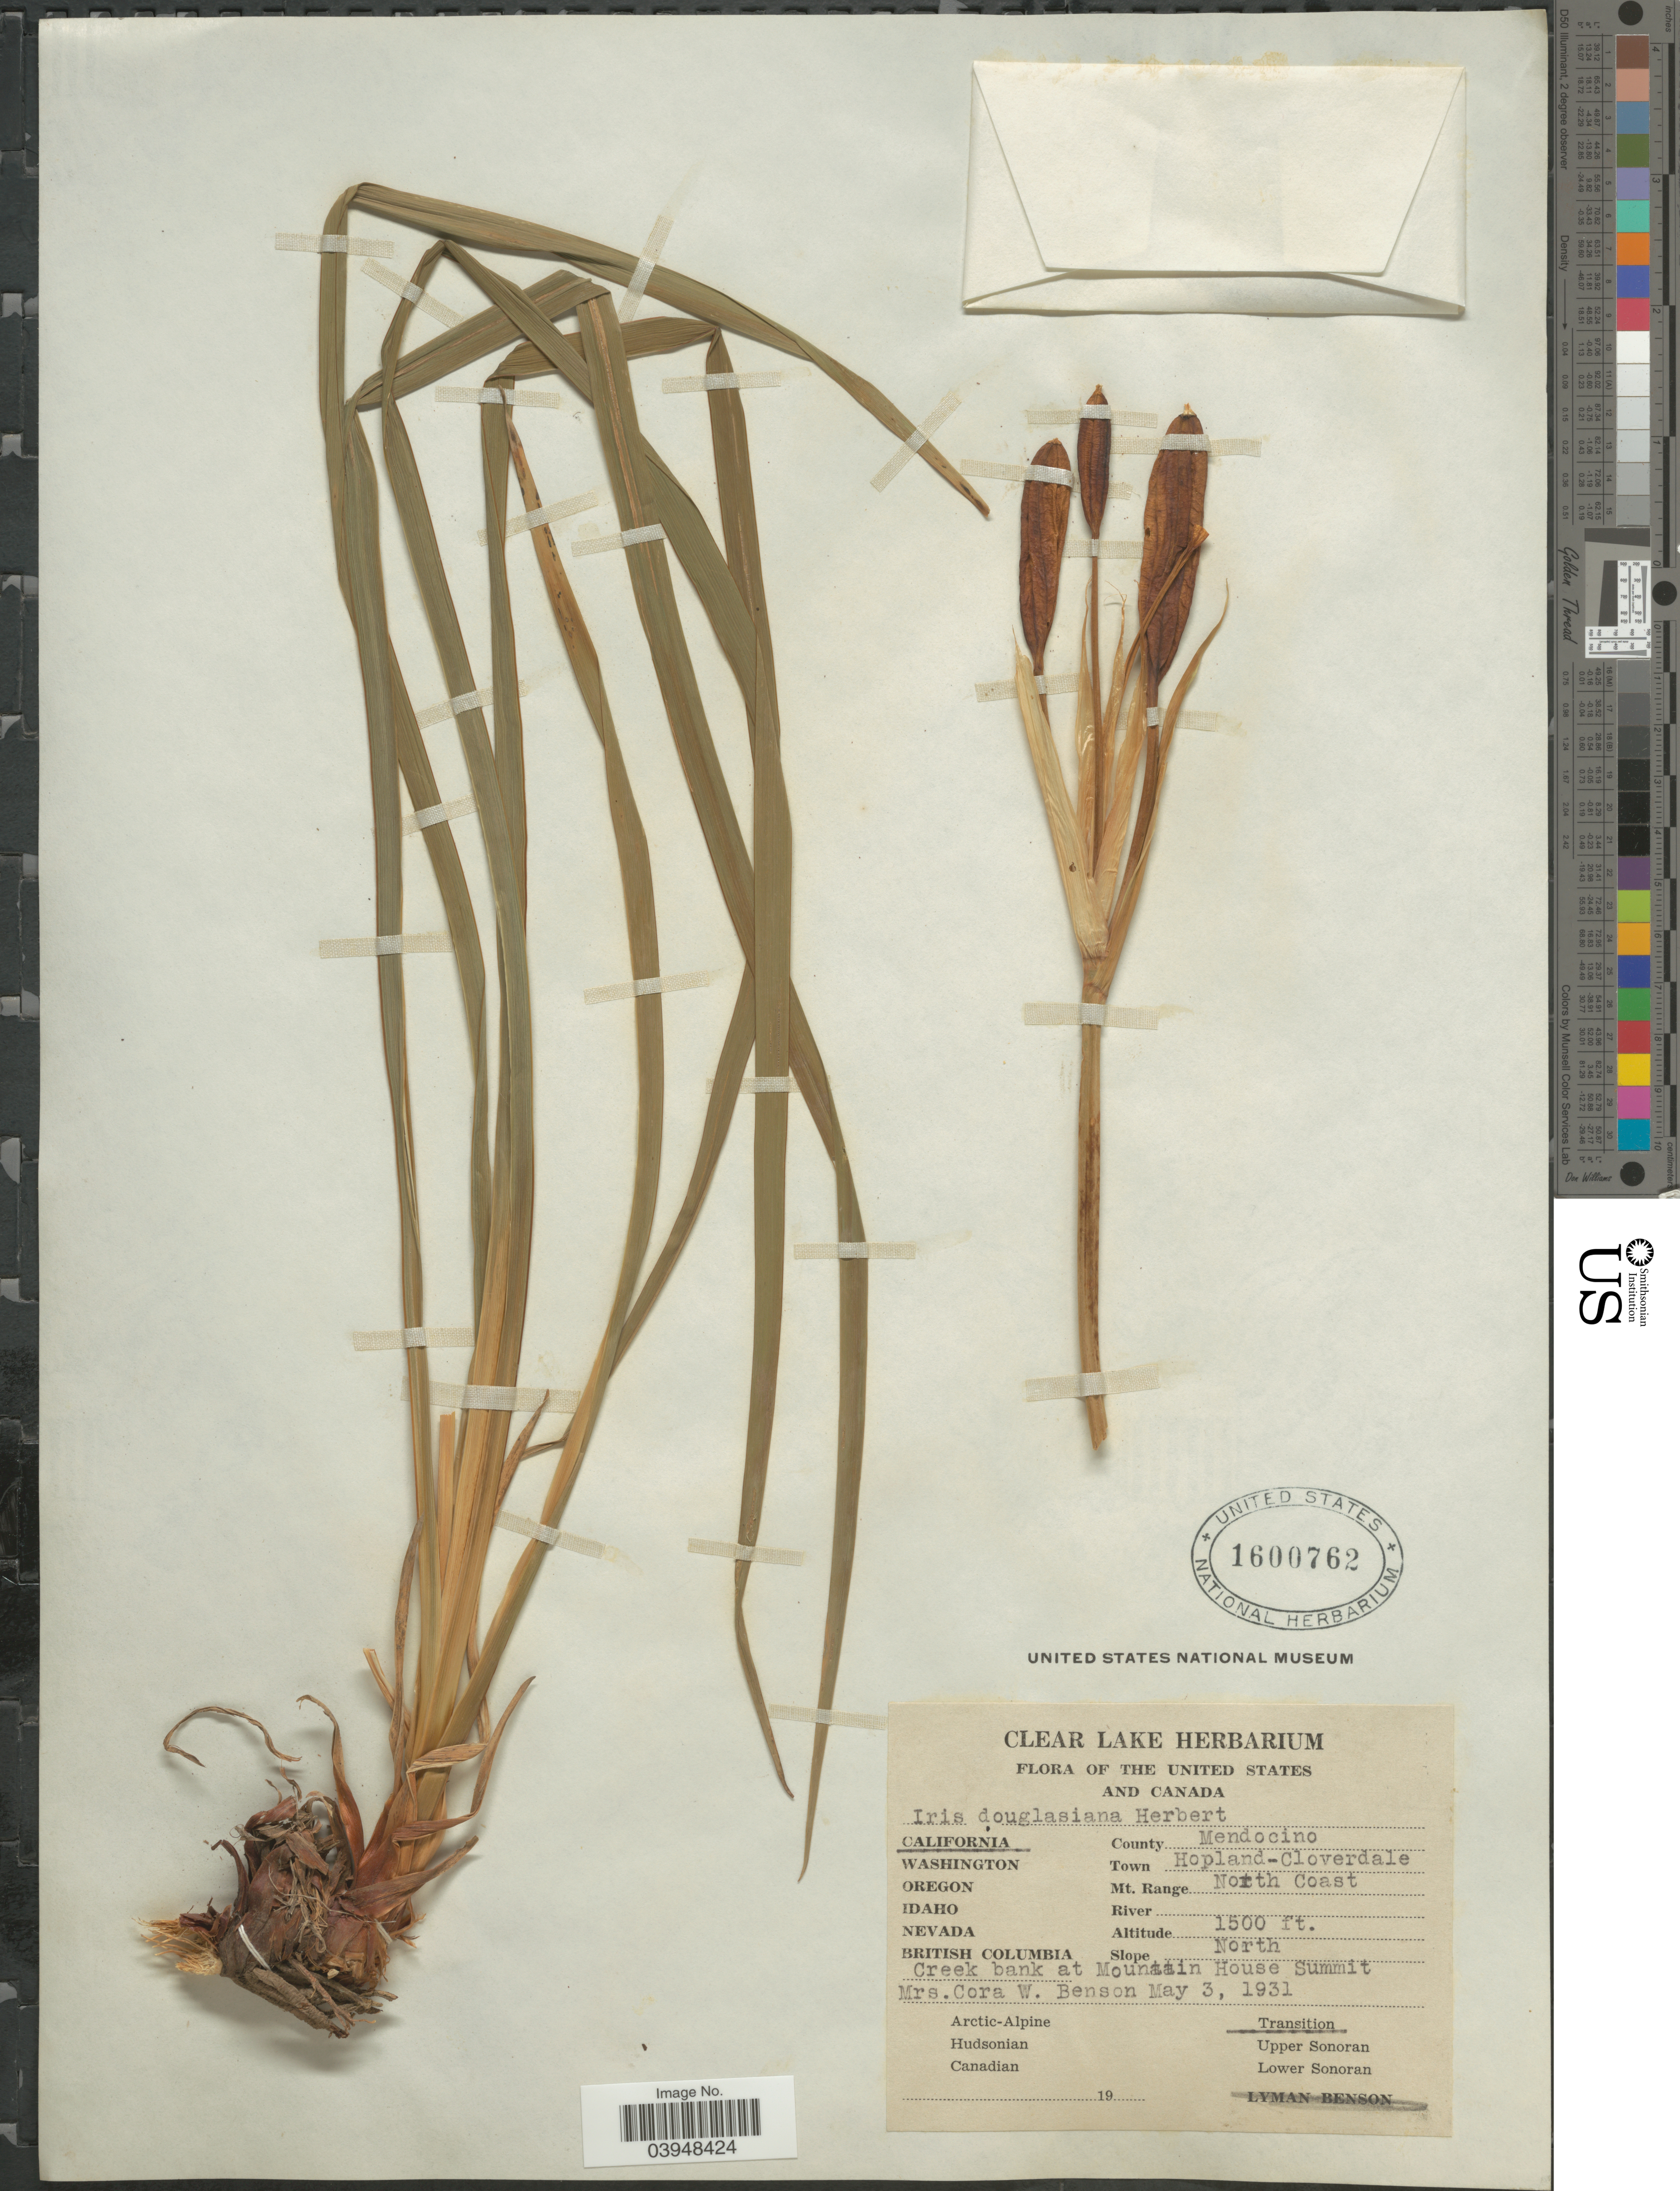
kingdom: Plantae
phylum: Tracheophyta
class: Liliopsida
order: Asparagales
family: Iridaceae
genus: Iris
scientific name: Iris douglasiana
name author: Herb.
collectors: C. Benson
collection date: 1931-05-03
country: United States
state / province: California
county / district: Mendocino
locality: County Mendocino. Town Hopland-Cloverdale. Mt. Range North Coast. Slope North. Creek bank at Mountain House Summit. Transition.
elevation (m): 457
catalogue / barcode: US 1600762